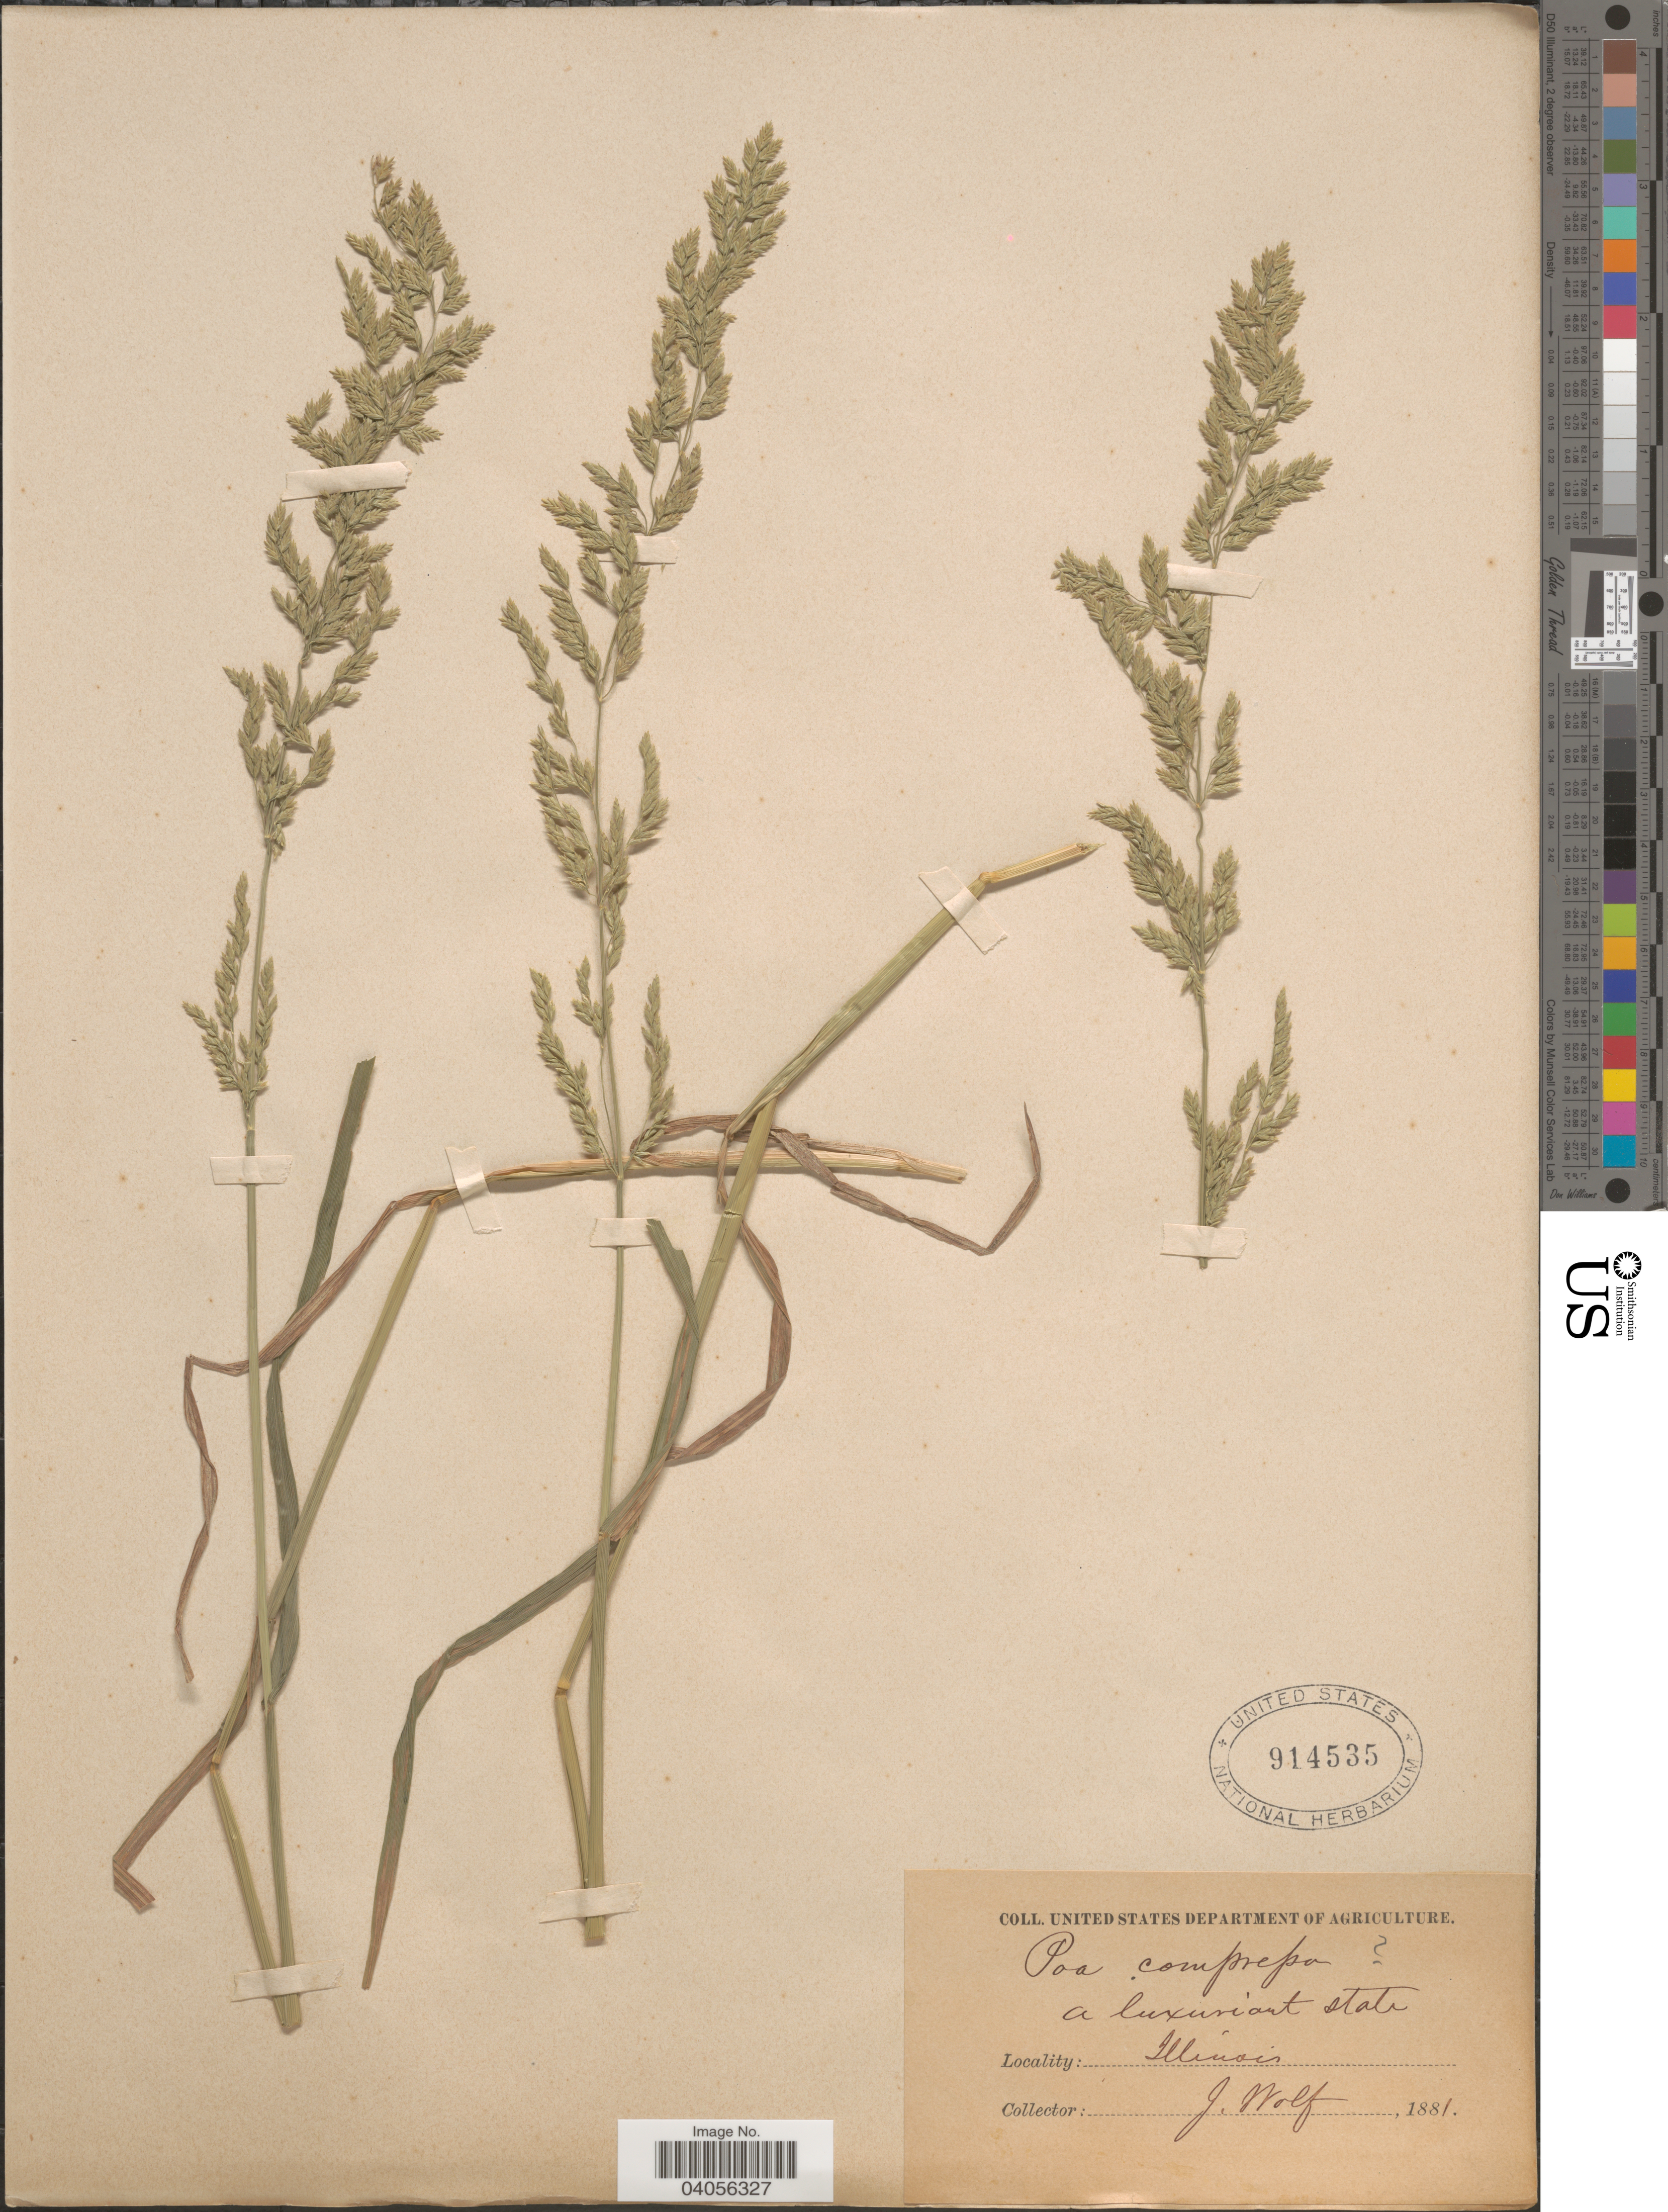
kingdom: Plantae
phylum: Tracheophyta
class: Liliopsida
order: Poales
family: Poaceae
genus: Poa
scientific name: Poa compressa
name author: L.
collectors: J. Wolf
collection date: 1881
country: United States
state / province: Illinois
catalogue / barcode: US 914535